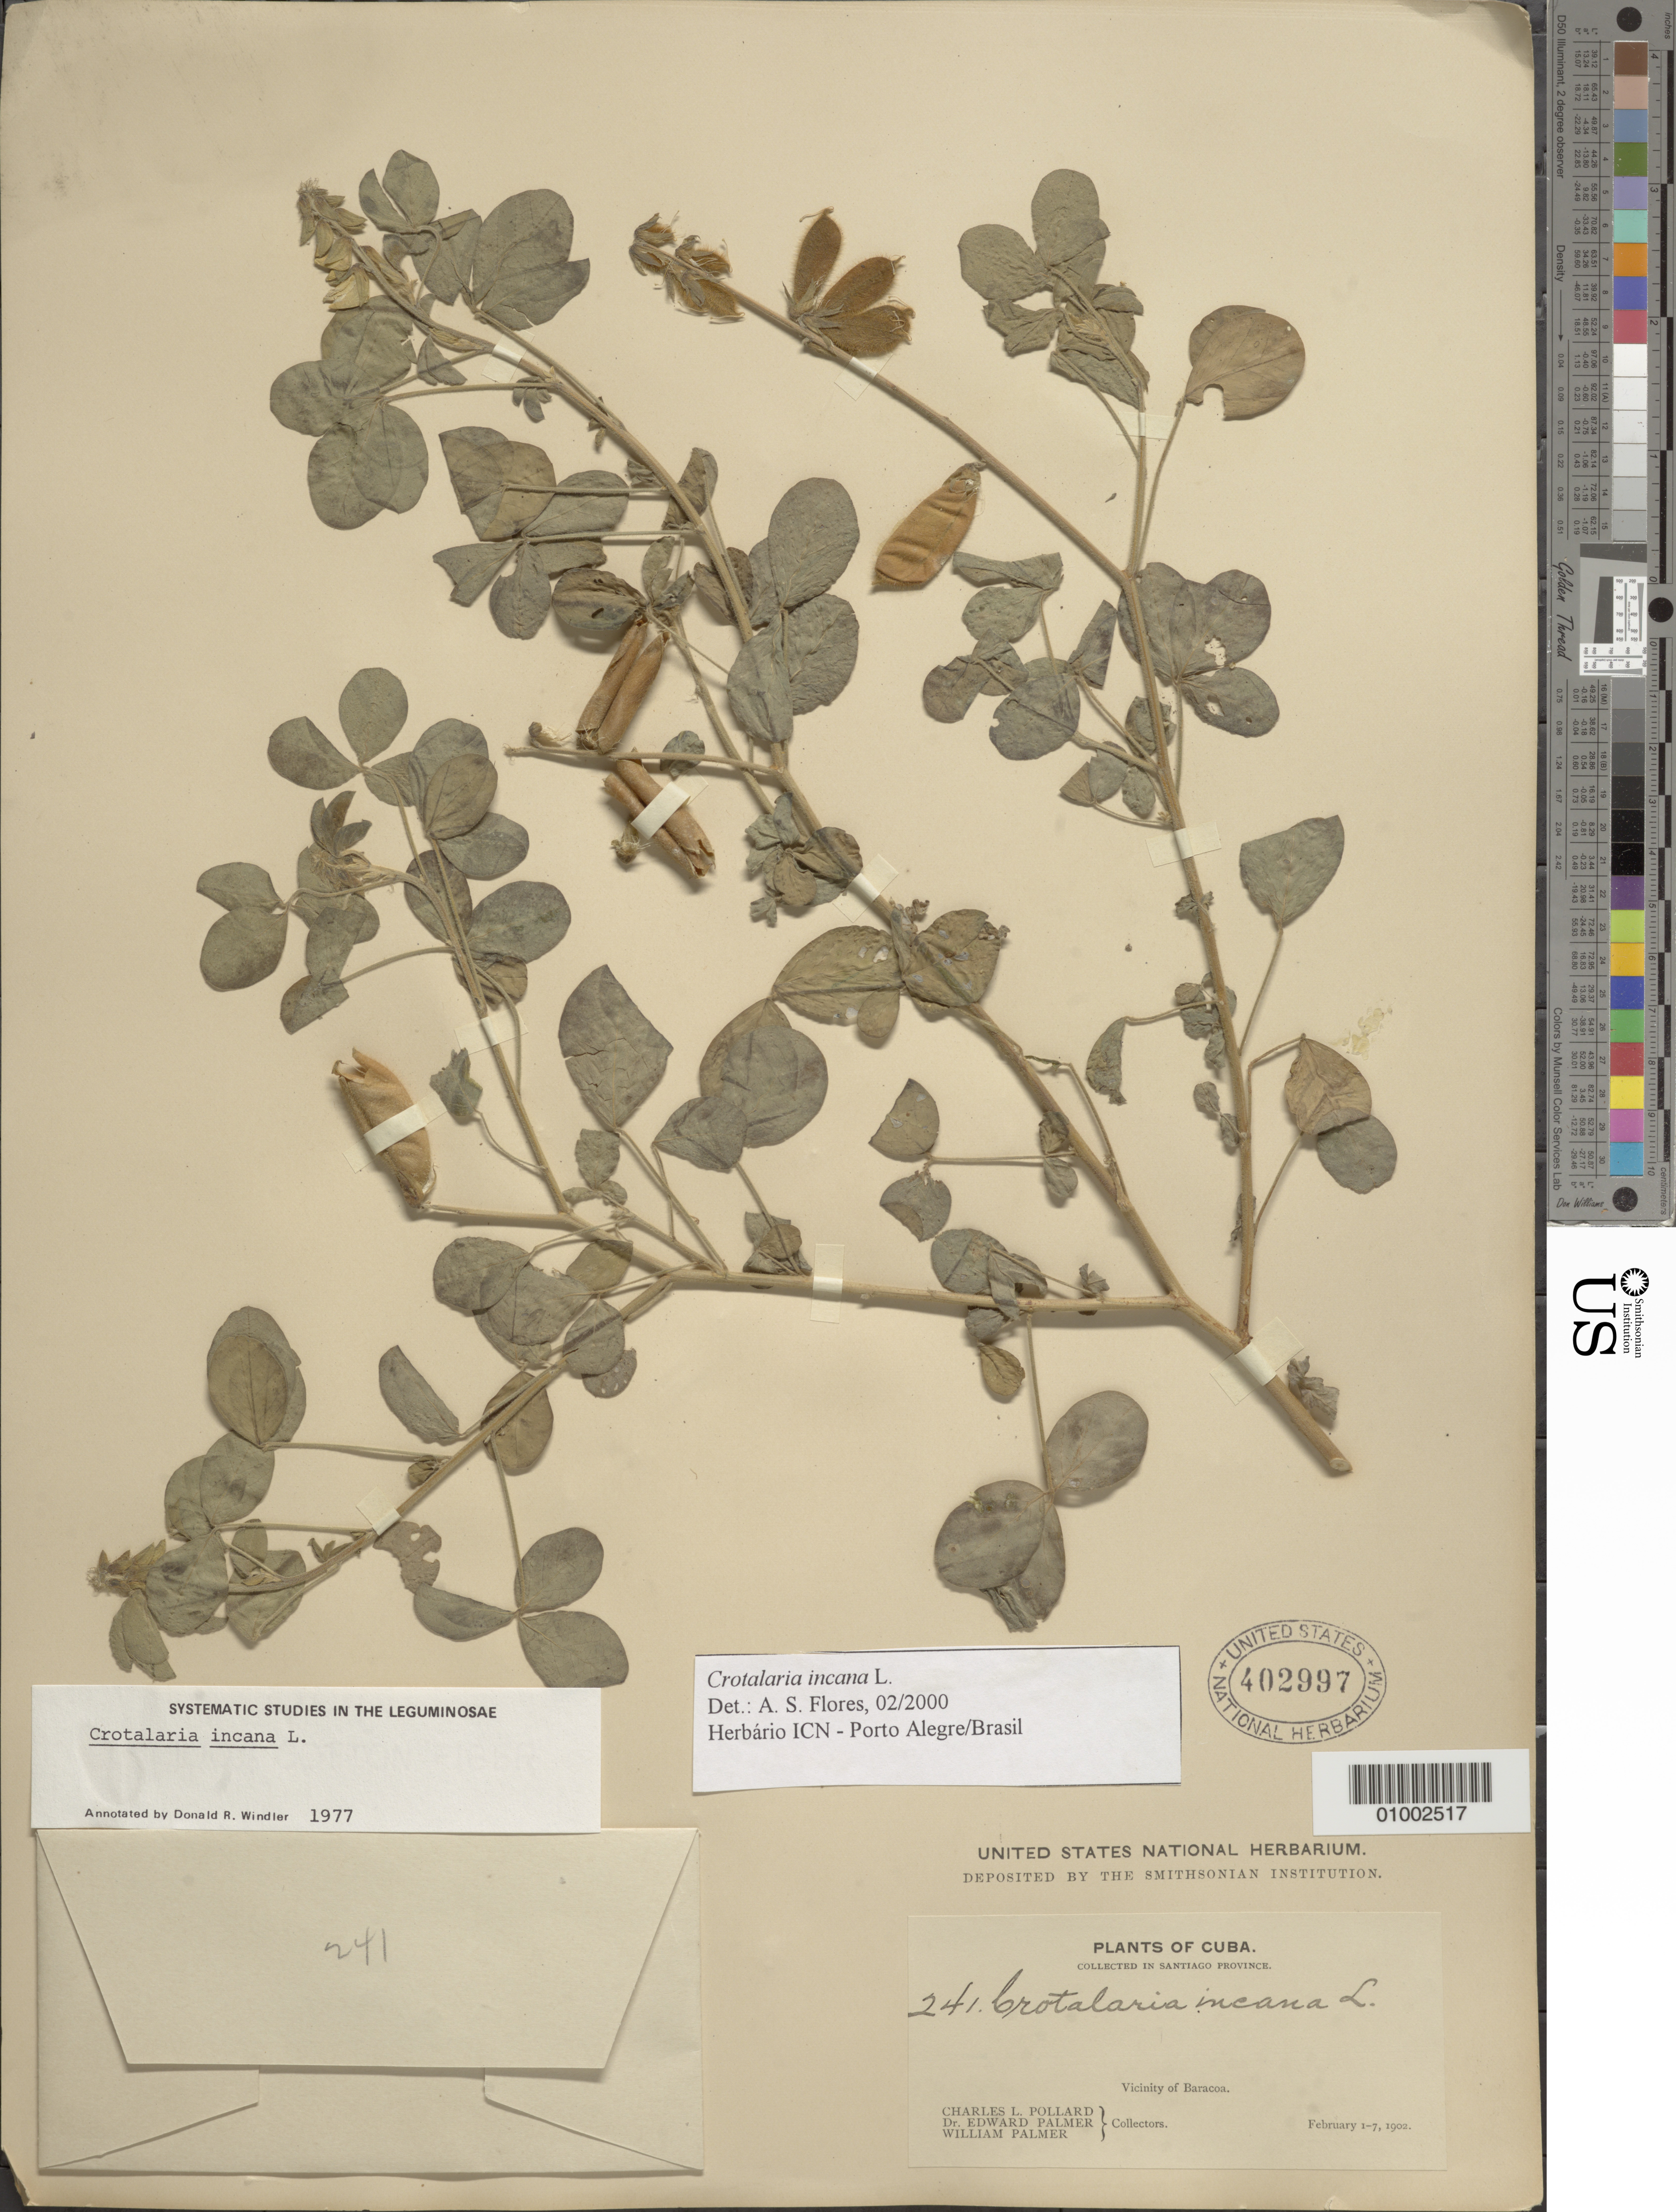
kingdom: Plantae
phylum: Tracheophyta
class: Magnoliopsida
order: Fabales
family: Fabaceae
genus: Crotalaria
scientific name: Crotalaria incana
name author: L.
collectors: C. L. Pollard, E. Palmer & W. Palmer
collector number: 241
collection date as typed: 01 Feb 1902 to 07 Feb 1902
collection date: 1902-02-01/1902-02-07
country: Cuba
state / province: Santiago de Cuba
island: Cuba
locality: Baracoa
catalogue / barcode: US 402997